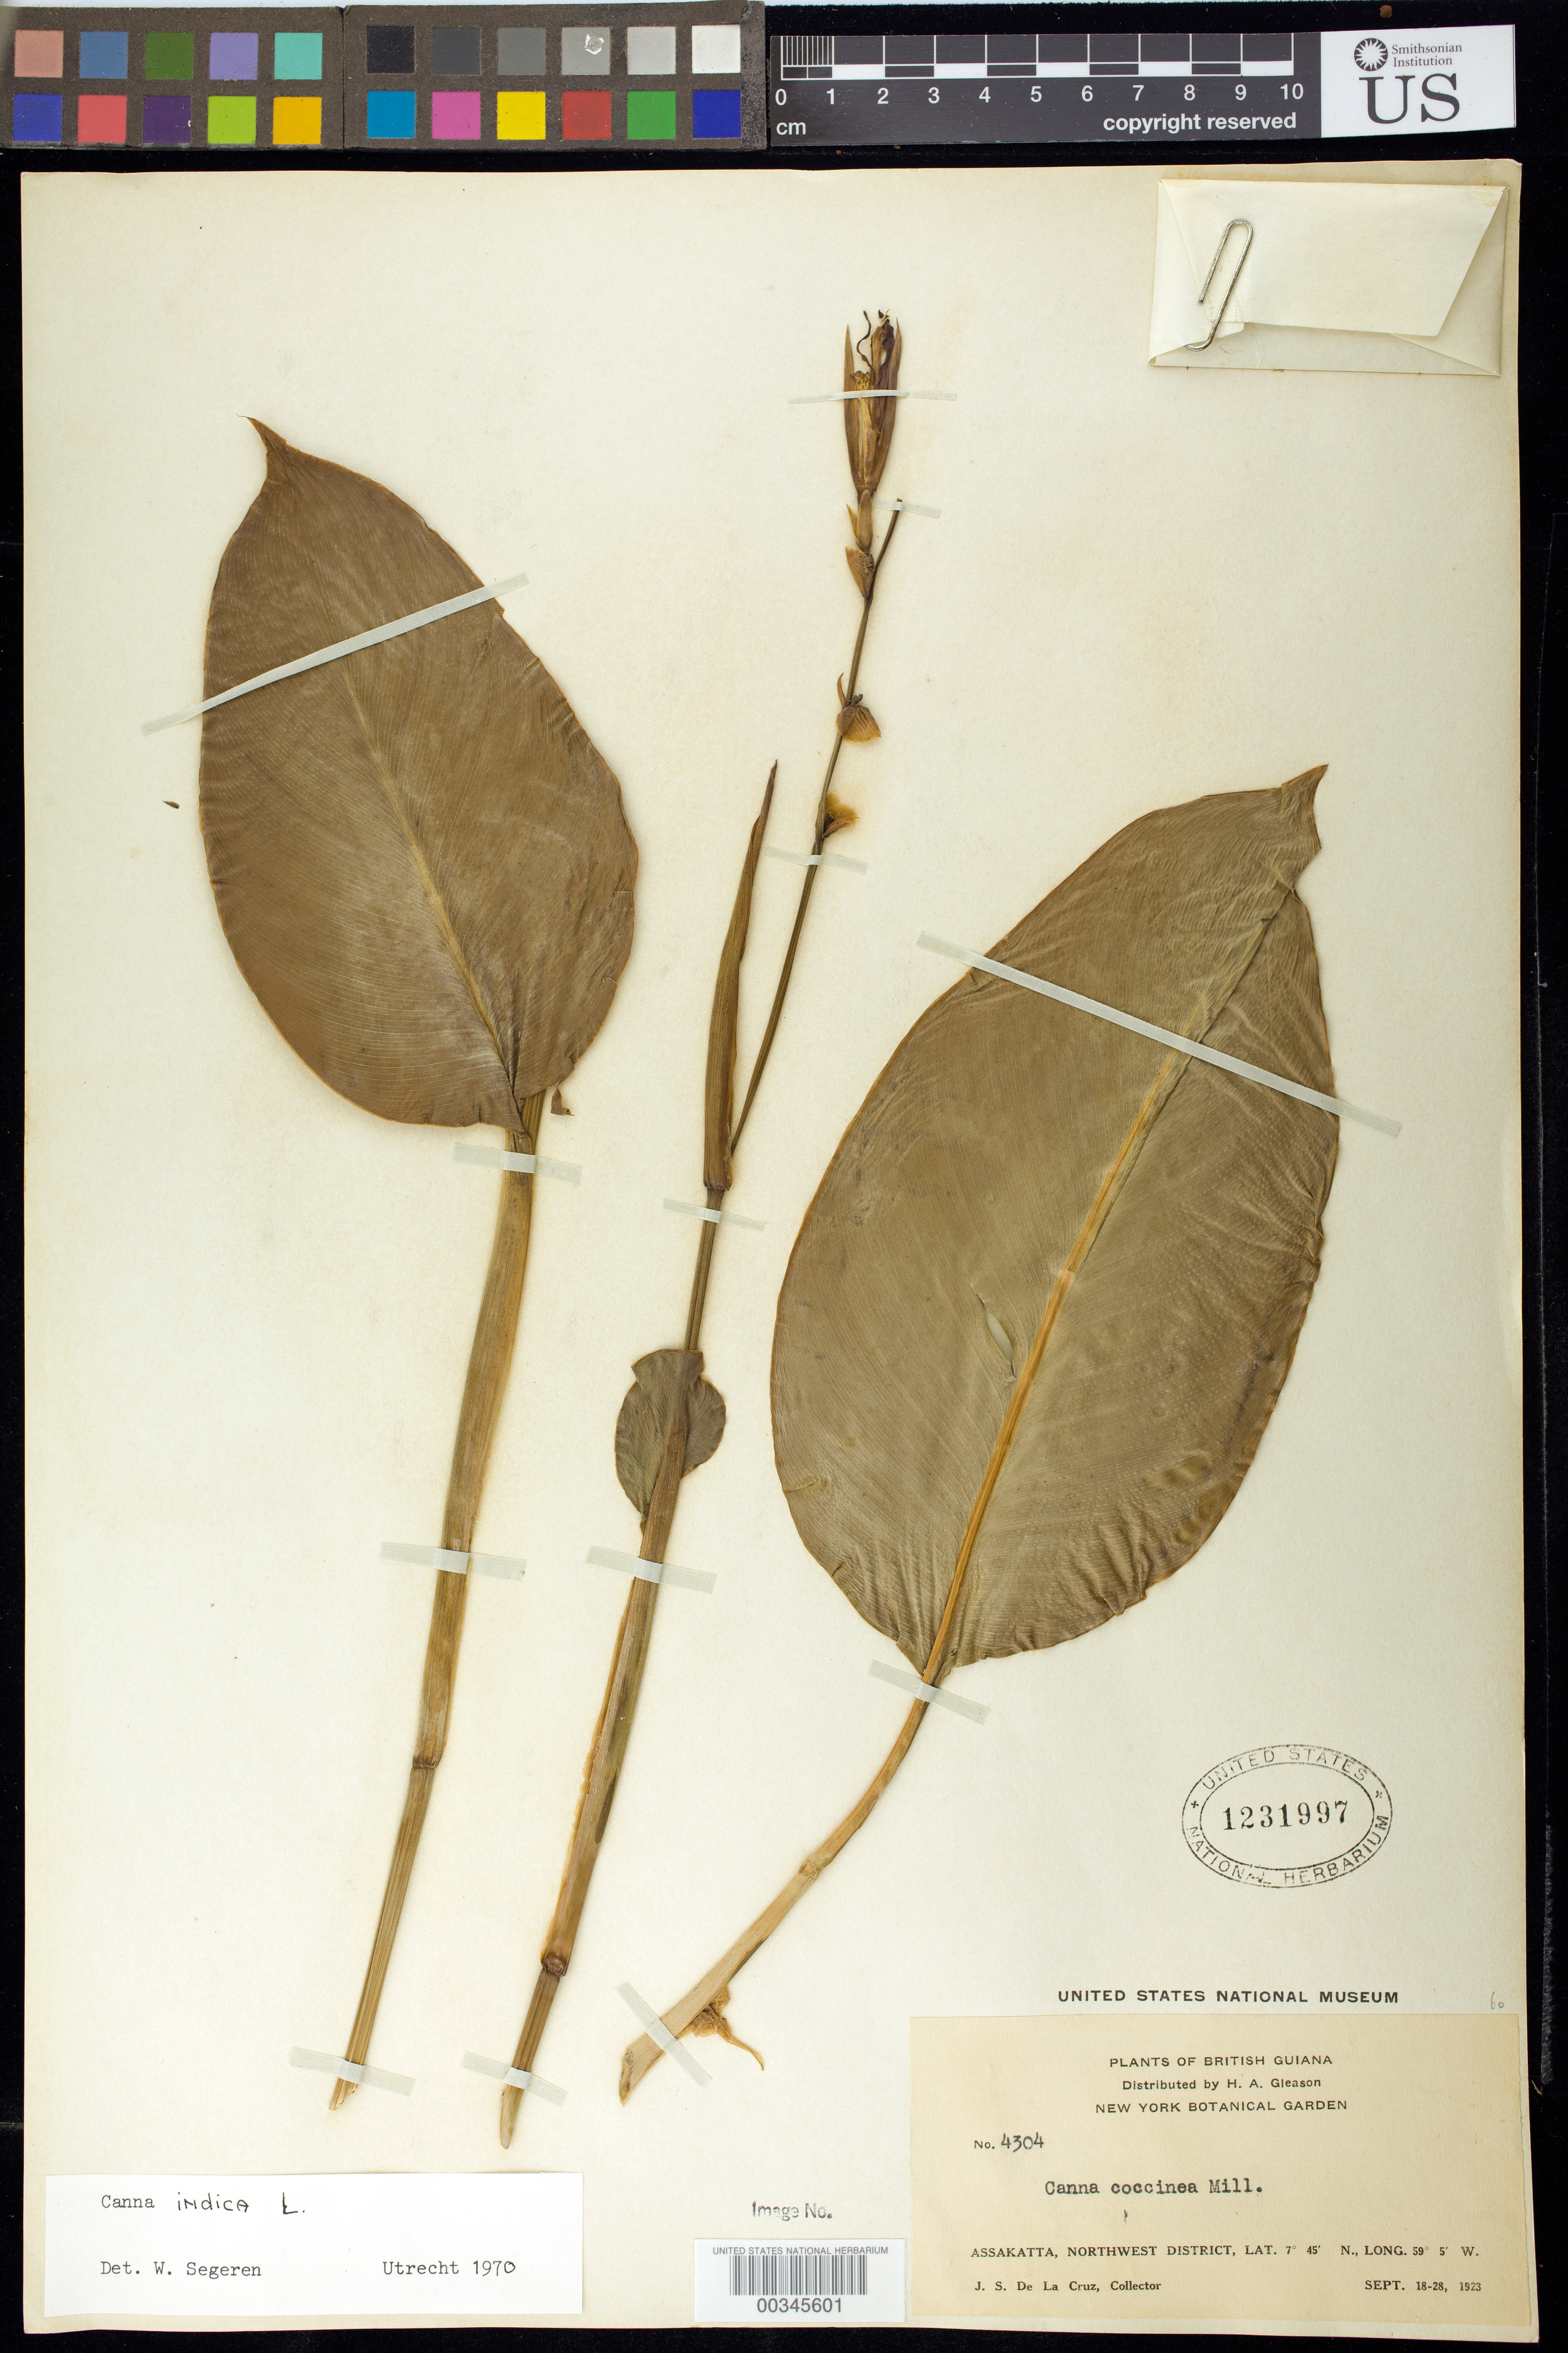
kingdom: Plantae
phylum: Tracheophyta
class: Liliopsida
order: Zingiberales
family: Cannaceae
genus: Canna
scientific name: Canna indica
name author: L.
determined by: Segeren, W.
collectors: J. S. de la Cruz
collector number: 4304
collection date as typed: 18 Sep 1923 to 28 Sep 1923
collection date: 1923-09-18/1923-09-28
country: Guyana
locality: Assakatta, northwest dist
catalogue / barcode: US 1231997